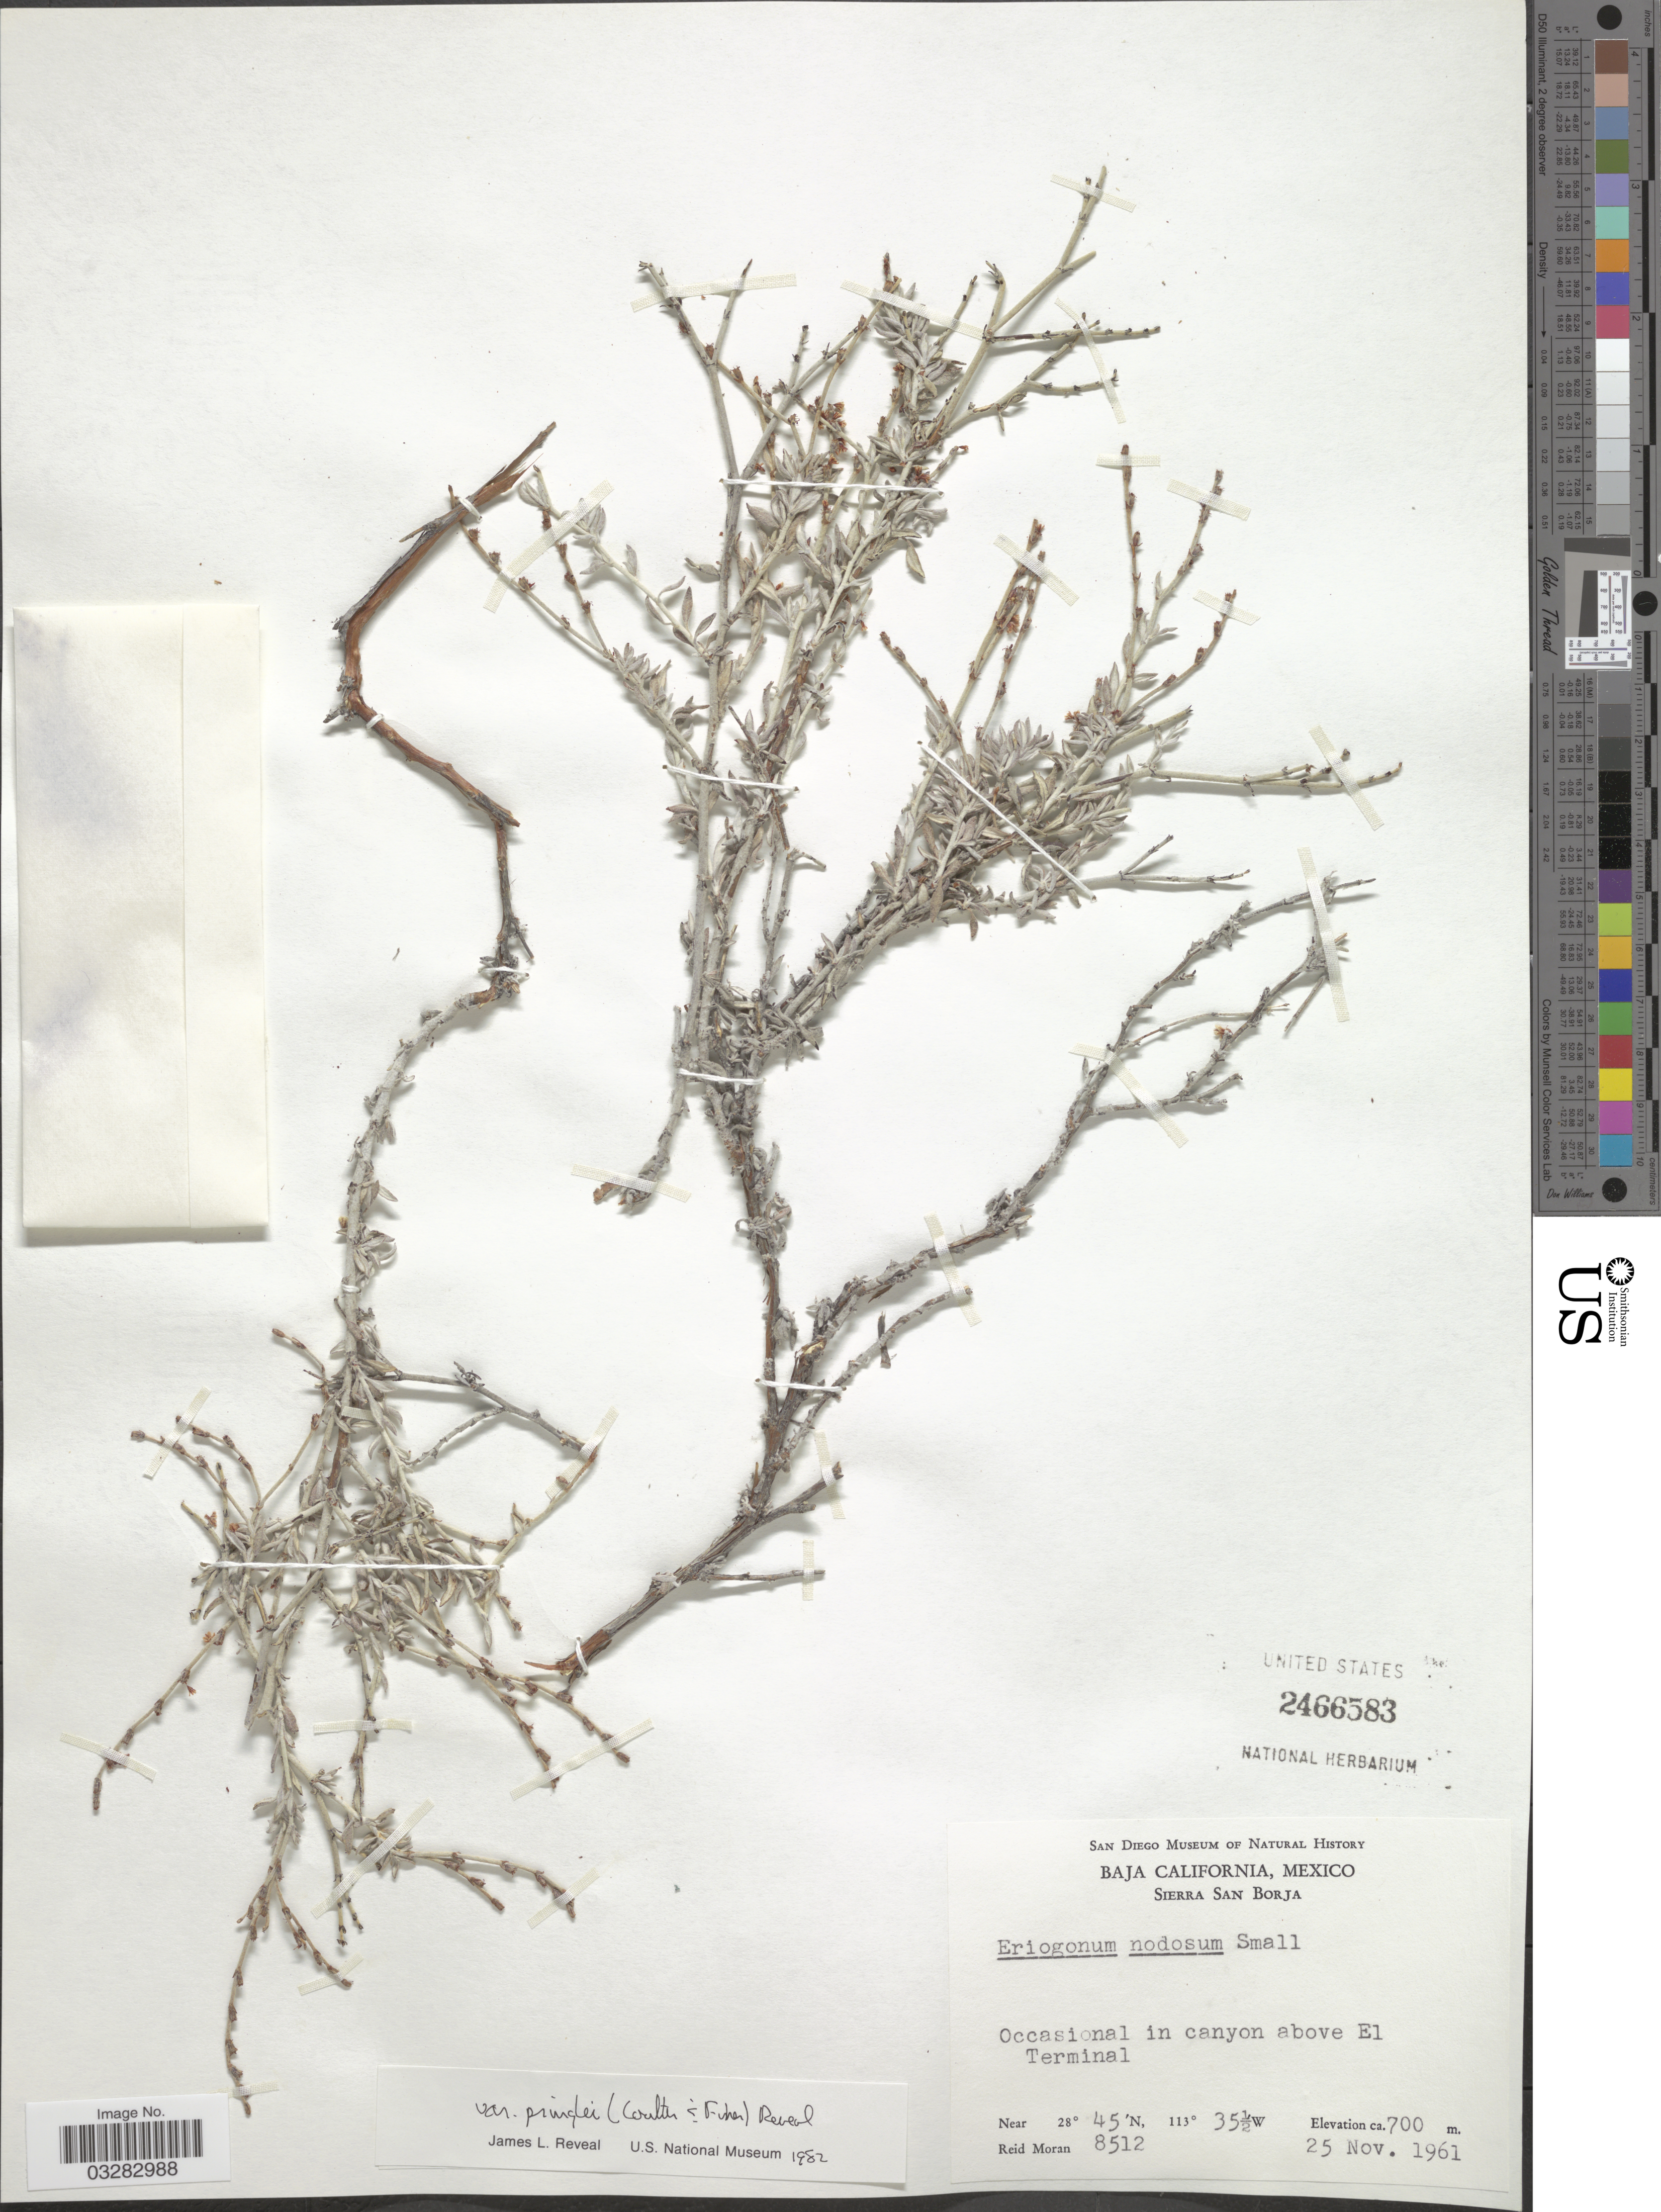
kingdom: Plantae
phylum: Tracheophyta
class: Magnoliopsida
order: Caryophyllales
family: Polygonaceae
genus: Eriogonum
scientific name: Eriogonum wrightii var. pringlei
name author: (J.M. Coult. & Fisher) Reveal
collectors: R. Moran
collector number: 8512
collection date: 1961-11-25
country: Mexico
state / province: Baja California Norte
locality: Sierra San Borja. Occasional in canyon above El Terminal.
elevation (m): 700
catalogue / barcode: US 2466583